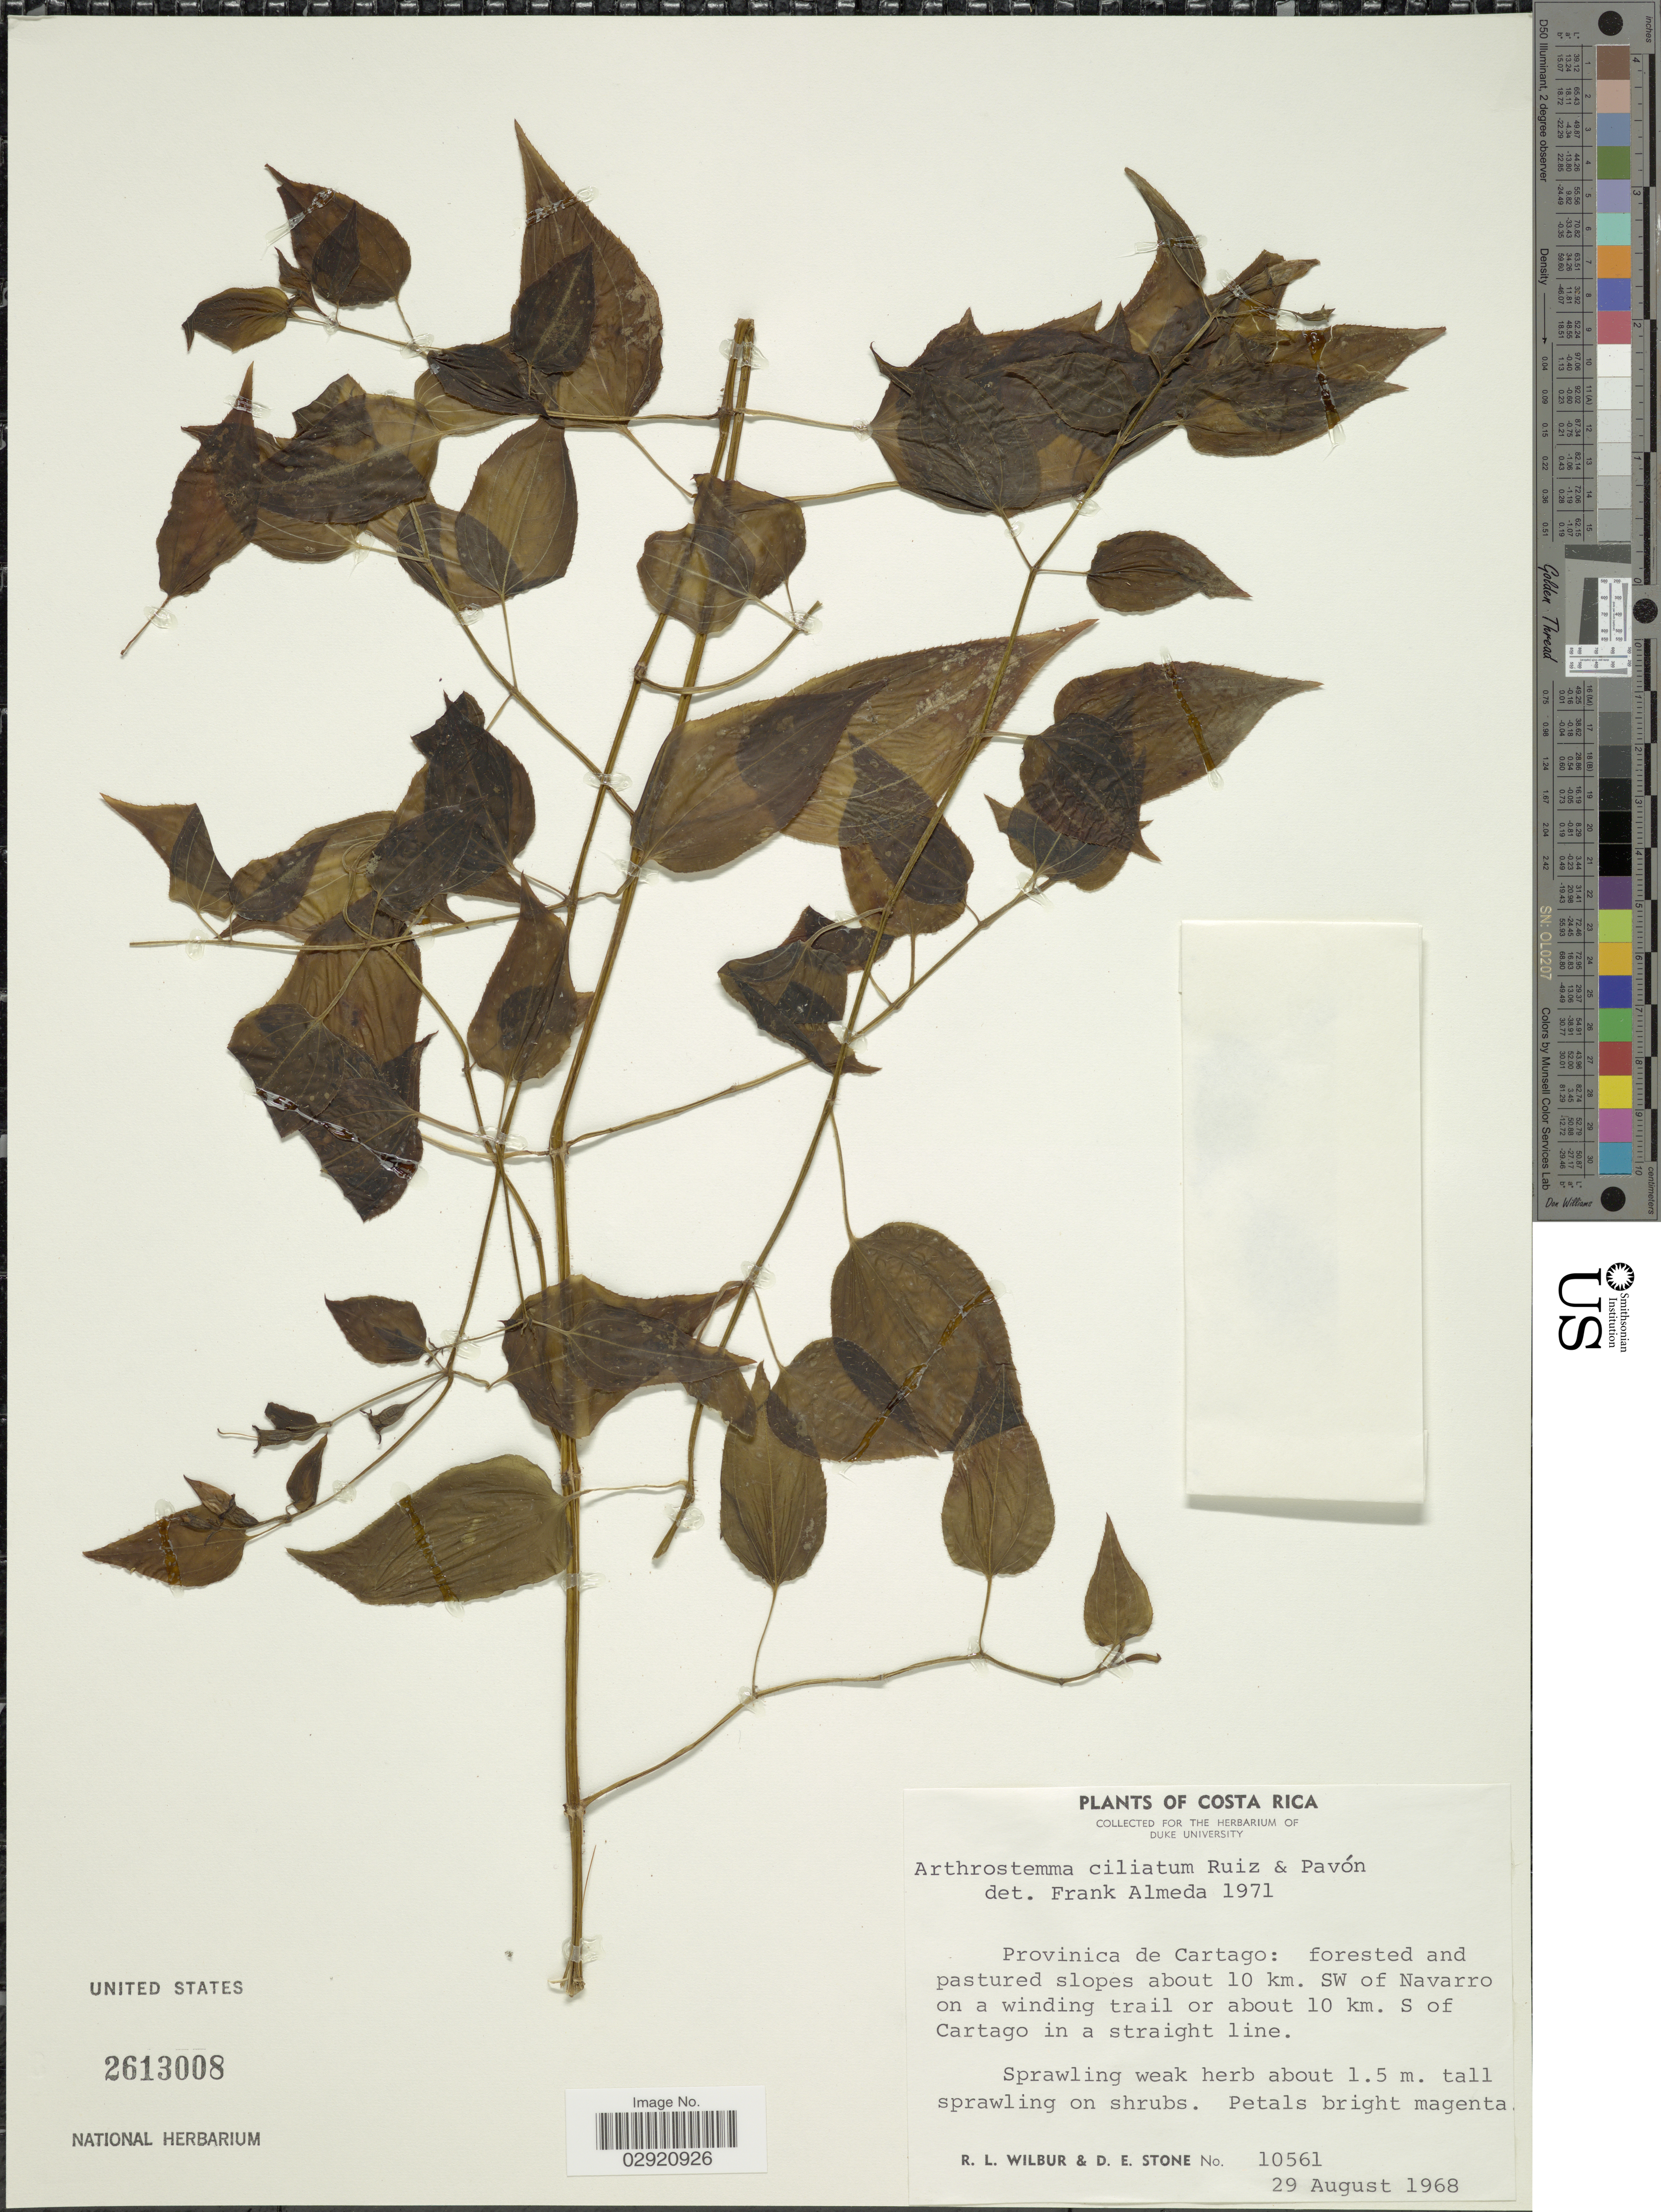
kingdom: Plantae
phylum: Tracheophyta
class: Magnoliopsida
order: Myrtales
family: Melastomataceae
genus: Arthrostemma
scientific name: Arthrostemma ciliatum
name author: Pav. ex D. Don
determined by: Almeda, F.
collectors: R. L. Wilbur & D. E. Stone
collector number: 10561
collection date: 1968-08-29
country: Costa Rica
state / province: Cartago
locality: Forested and pastured slopes about 10 km. SW of Navarro on a winding trail or about 10 km. S of Cartago in a straight line.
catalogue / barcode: US 2613008